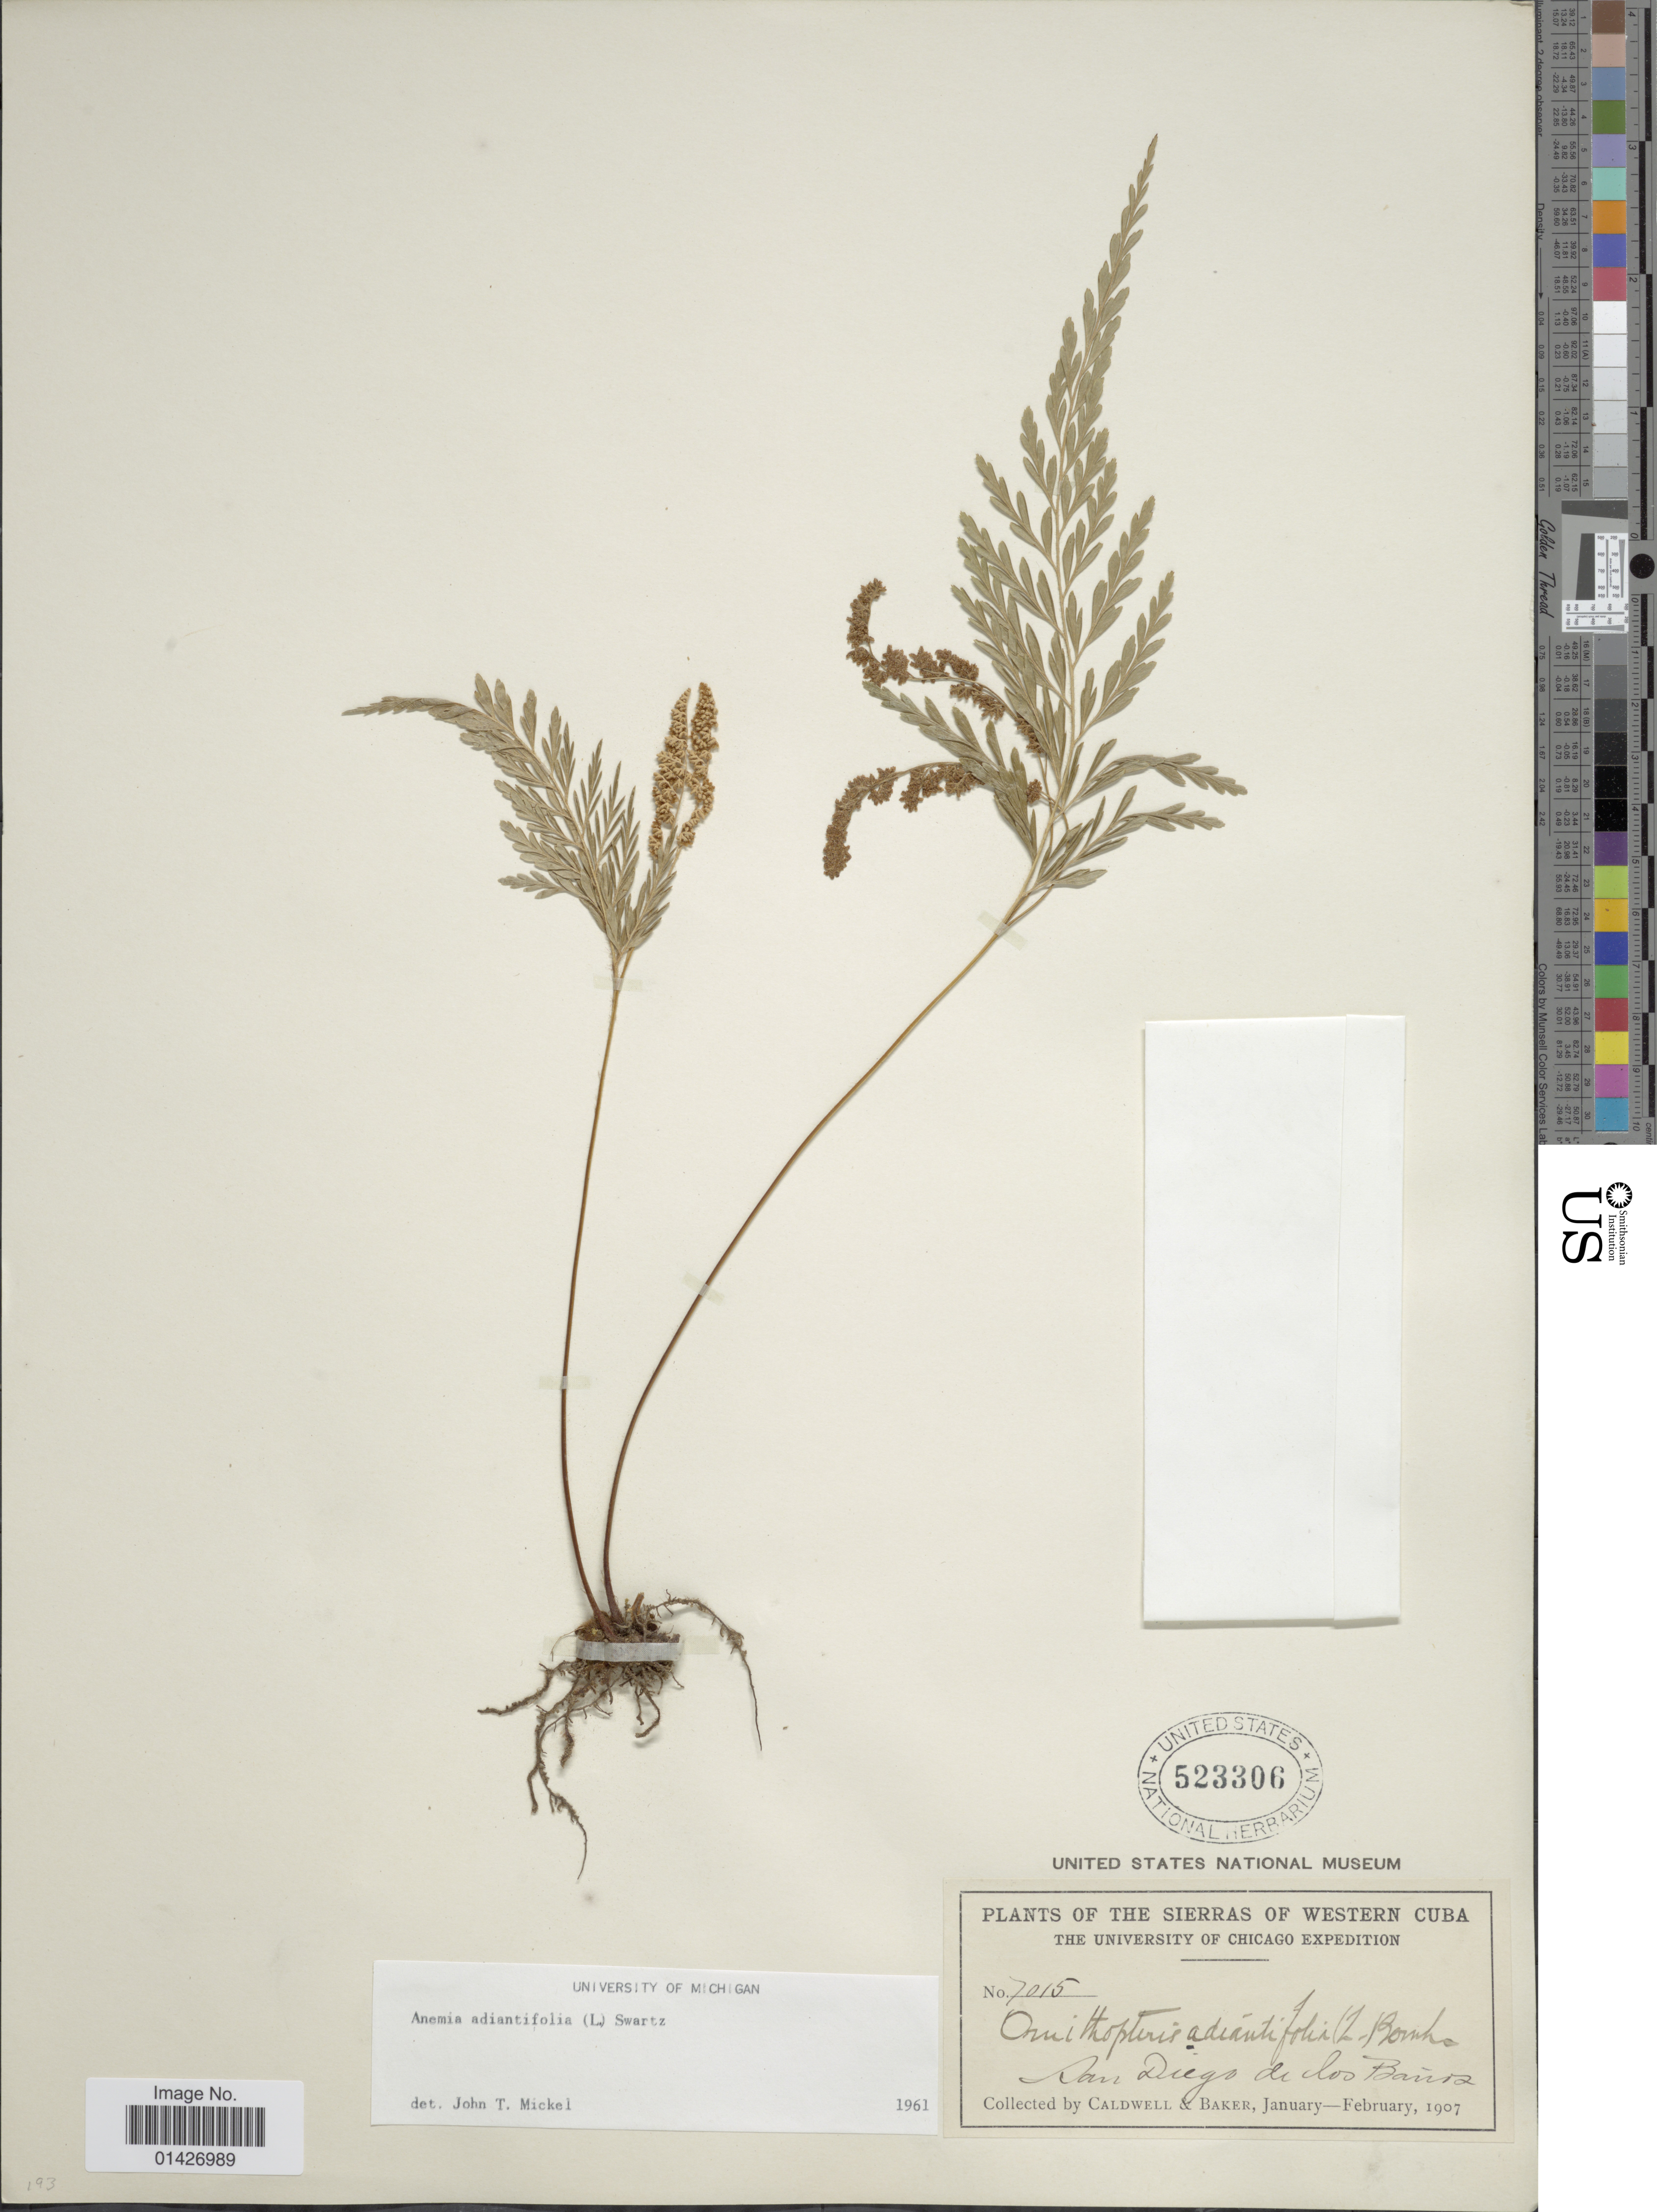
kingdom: Plantae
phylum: Tracheophyta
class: Polypodiopsida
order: Schizaeales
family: Anemiaceae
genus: Anemia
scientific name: Anemia adiantifolia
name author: (L.) Sw.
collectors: -. Caldwell & -- Baker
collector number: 7015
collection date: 1907-01/1907-02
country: Cuba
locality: The Sierras of Western Cuba, San Diego de los Baños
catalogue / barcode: US 523306